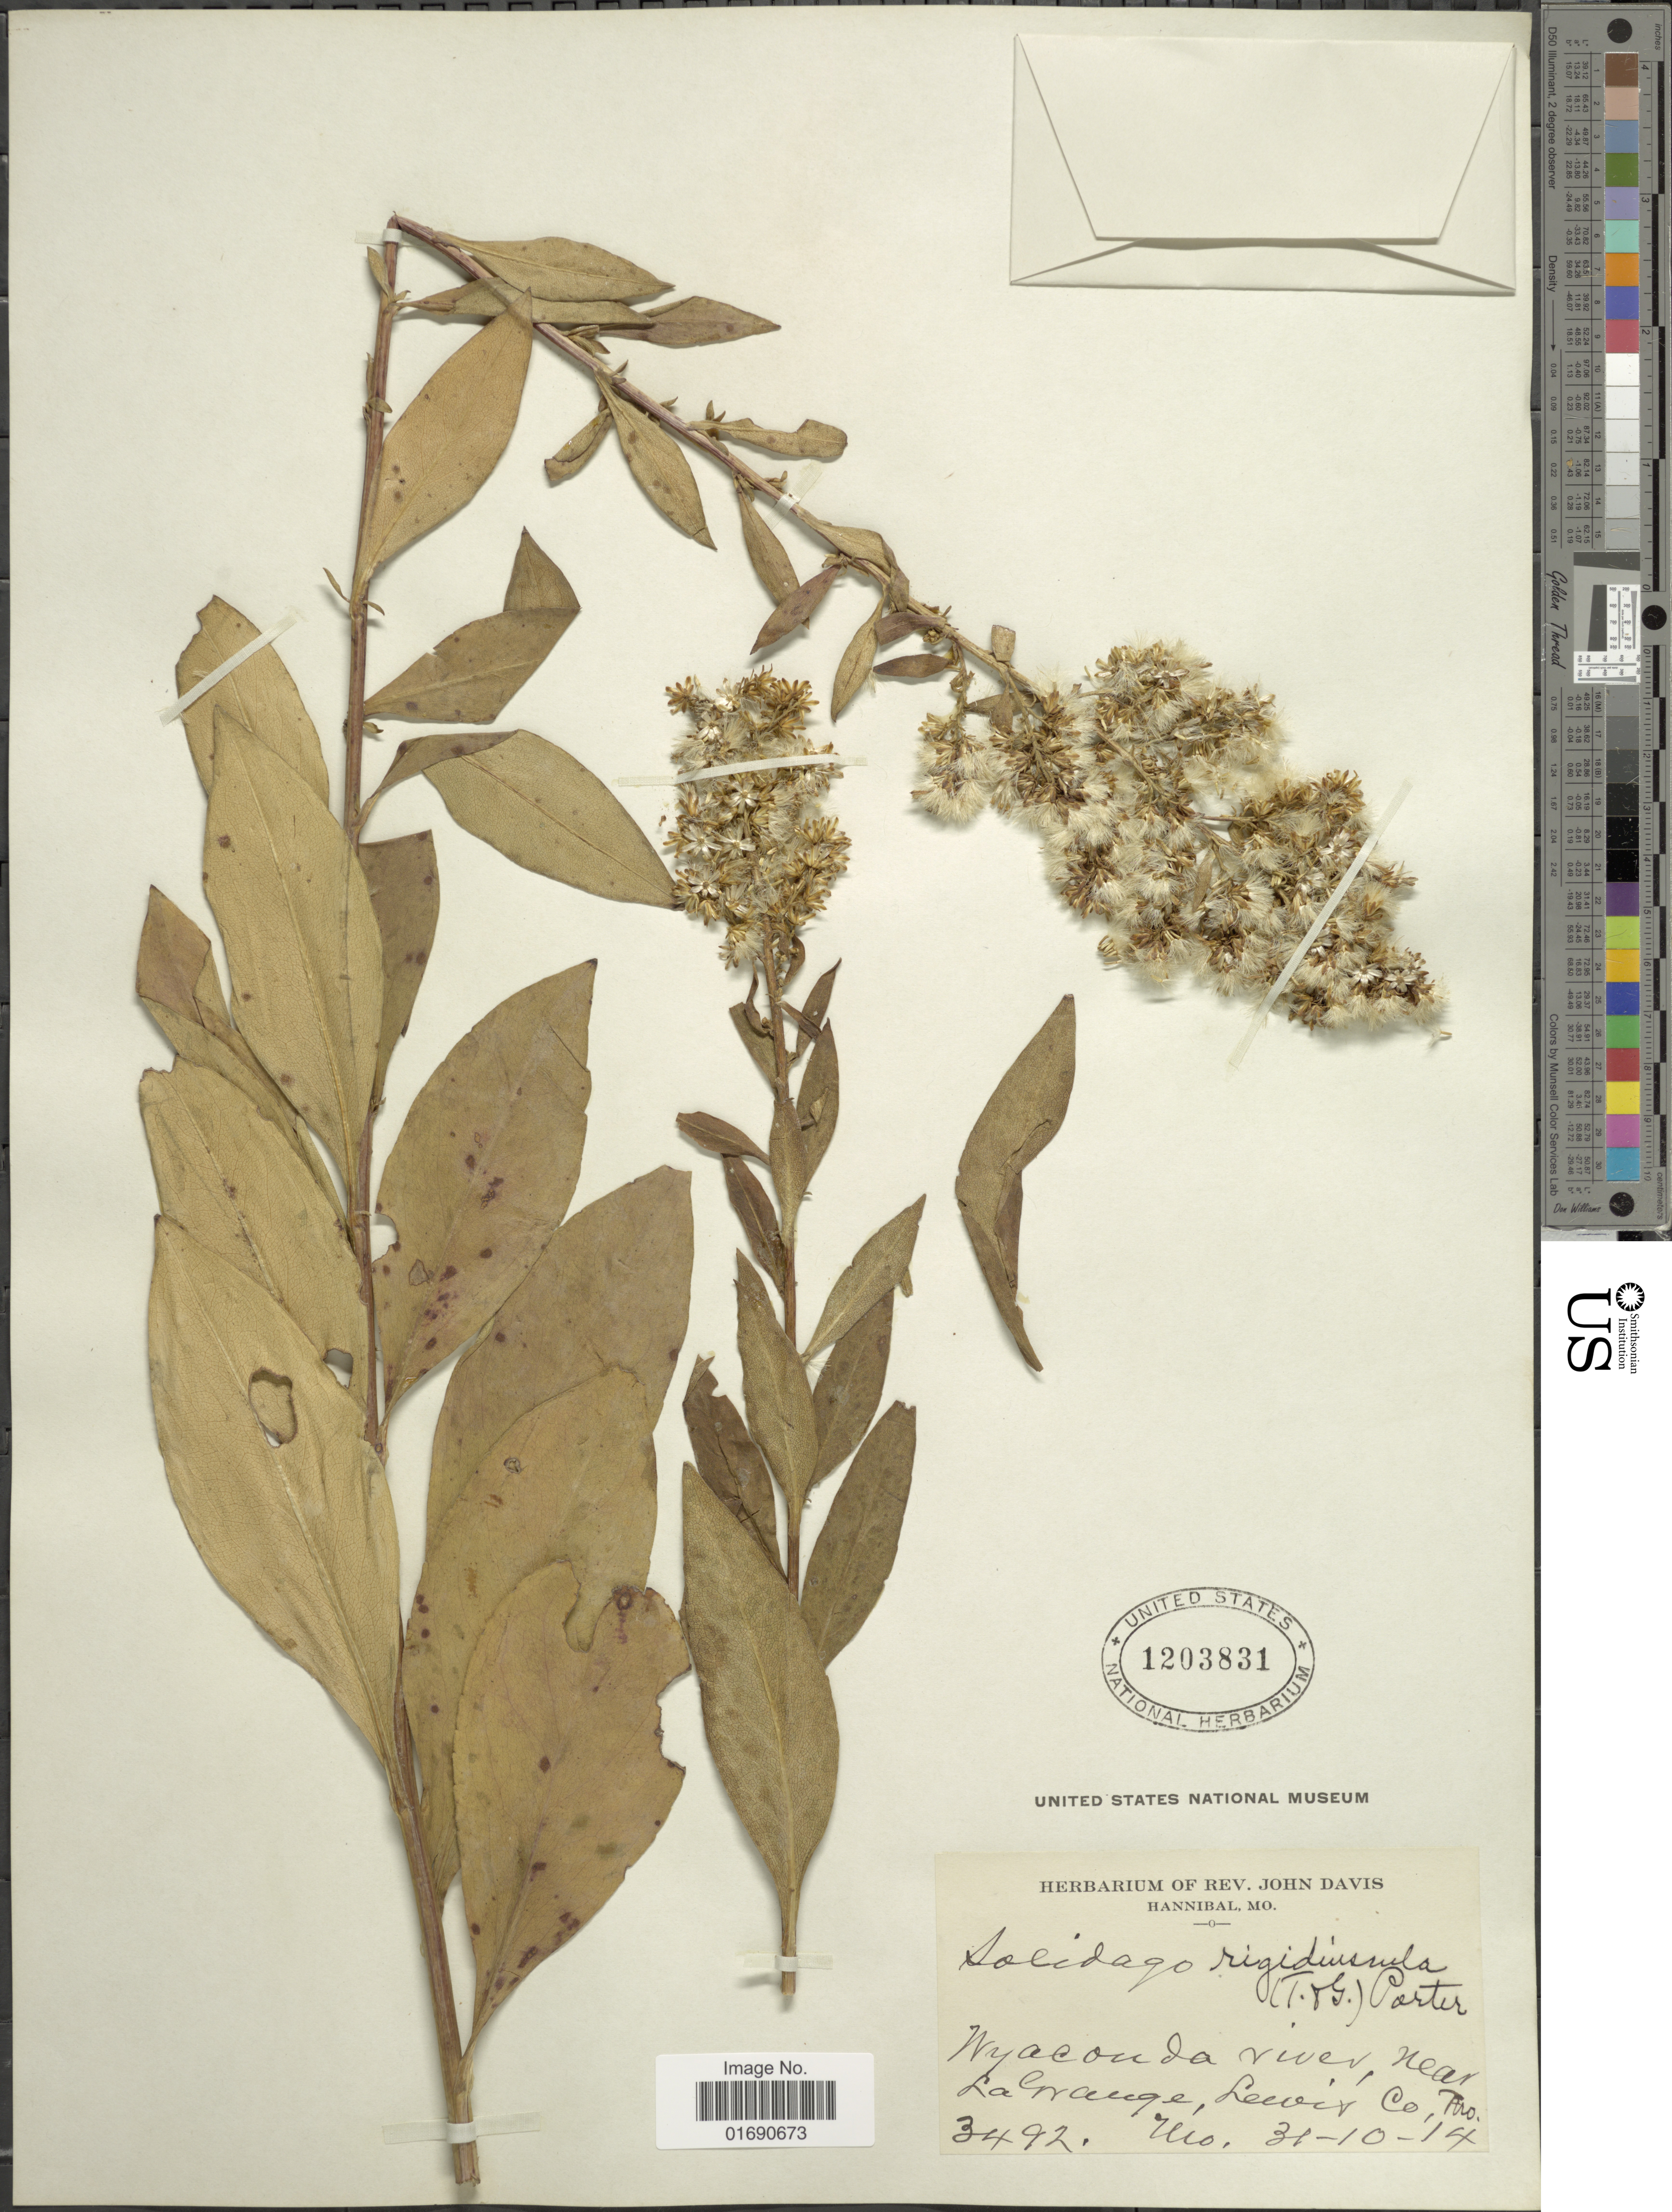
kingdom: Plantae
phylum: Tracheophyta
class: Magnoliopsida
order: Asterales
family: Asteraceae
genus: Solidago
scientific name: Solidago speciosa var. angustata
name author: Torr. & A. Gray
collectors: ex herb. Rev. John Davis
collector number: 3492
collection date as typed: Transcribed d/m/y: 31/10/14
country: United States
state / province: Missouri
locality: Wyaconda river, near la Grange, Lewis Co, Mo.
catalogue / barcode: US 1203831